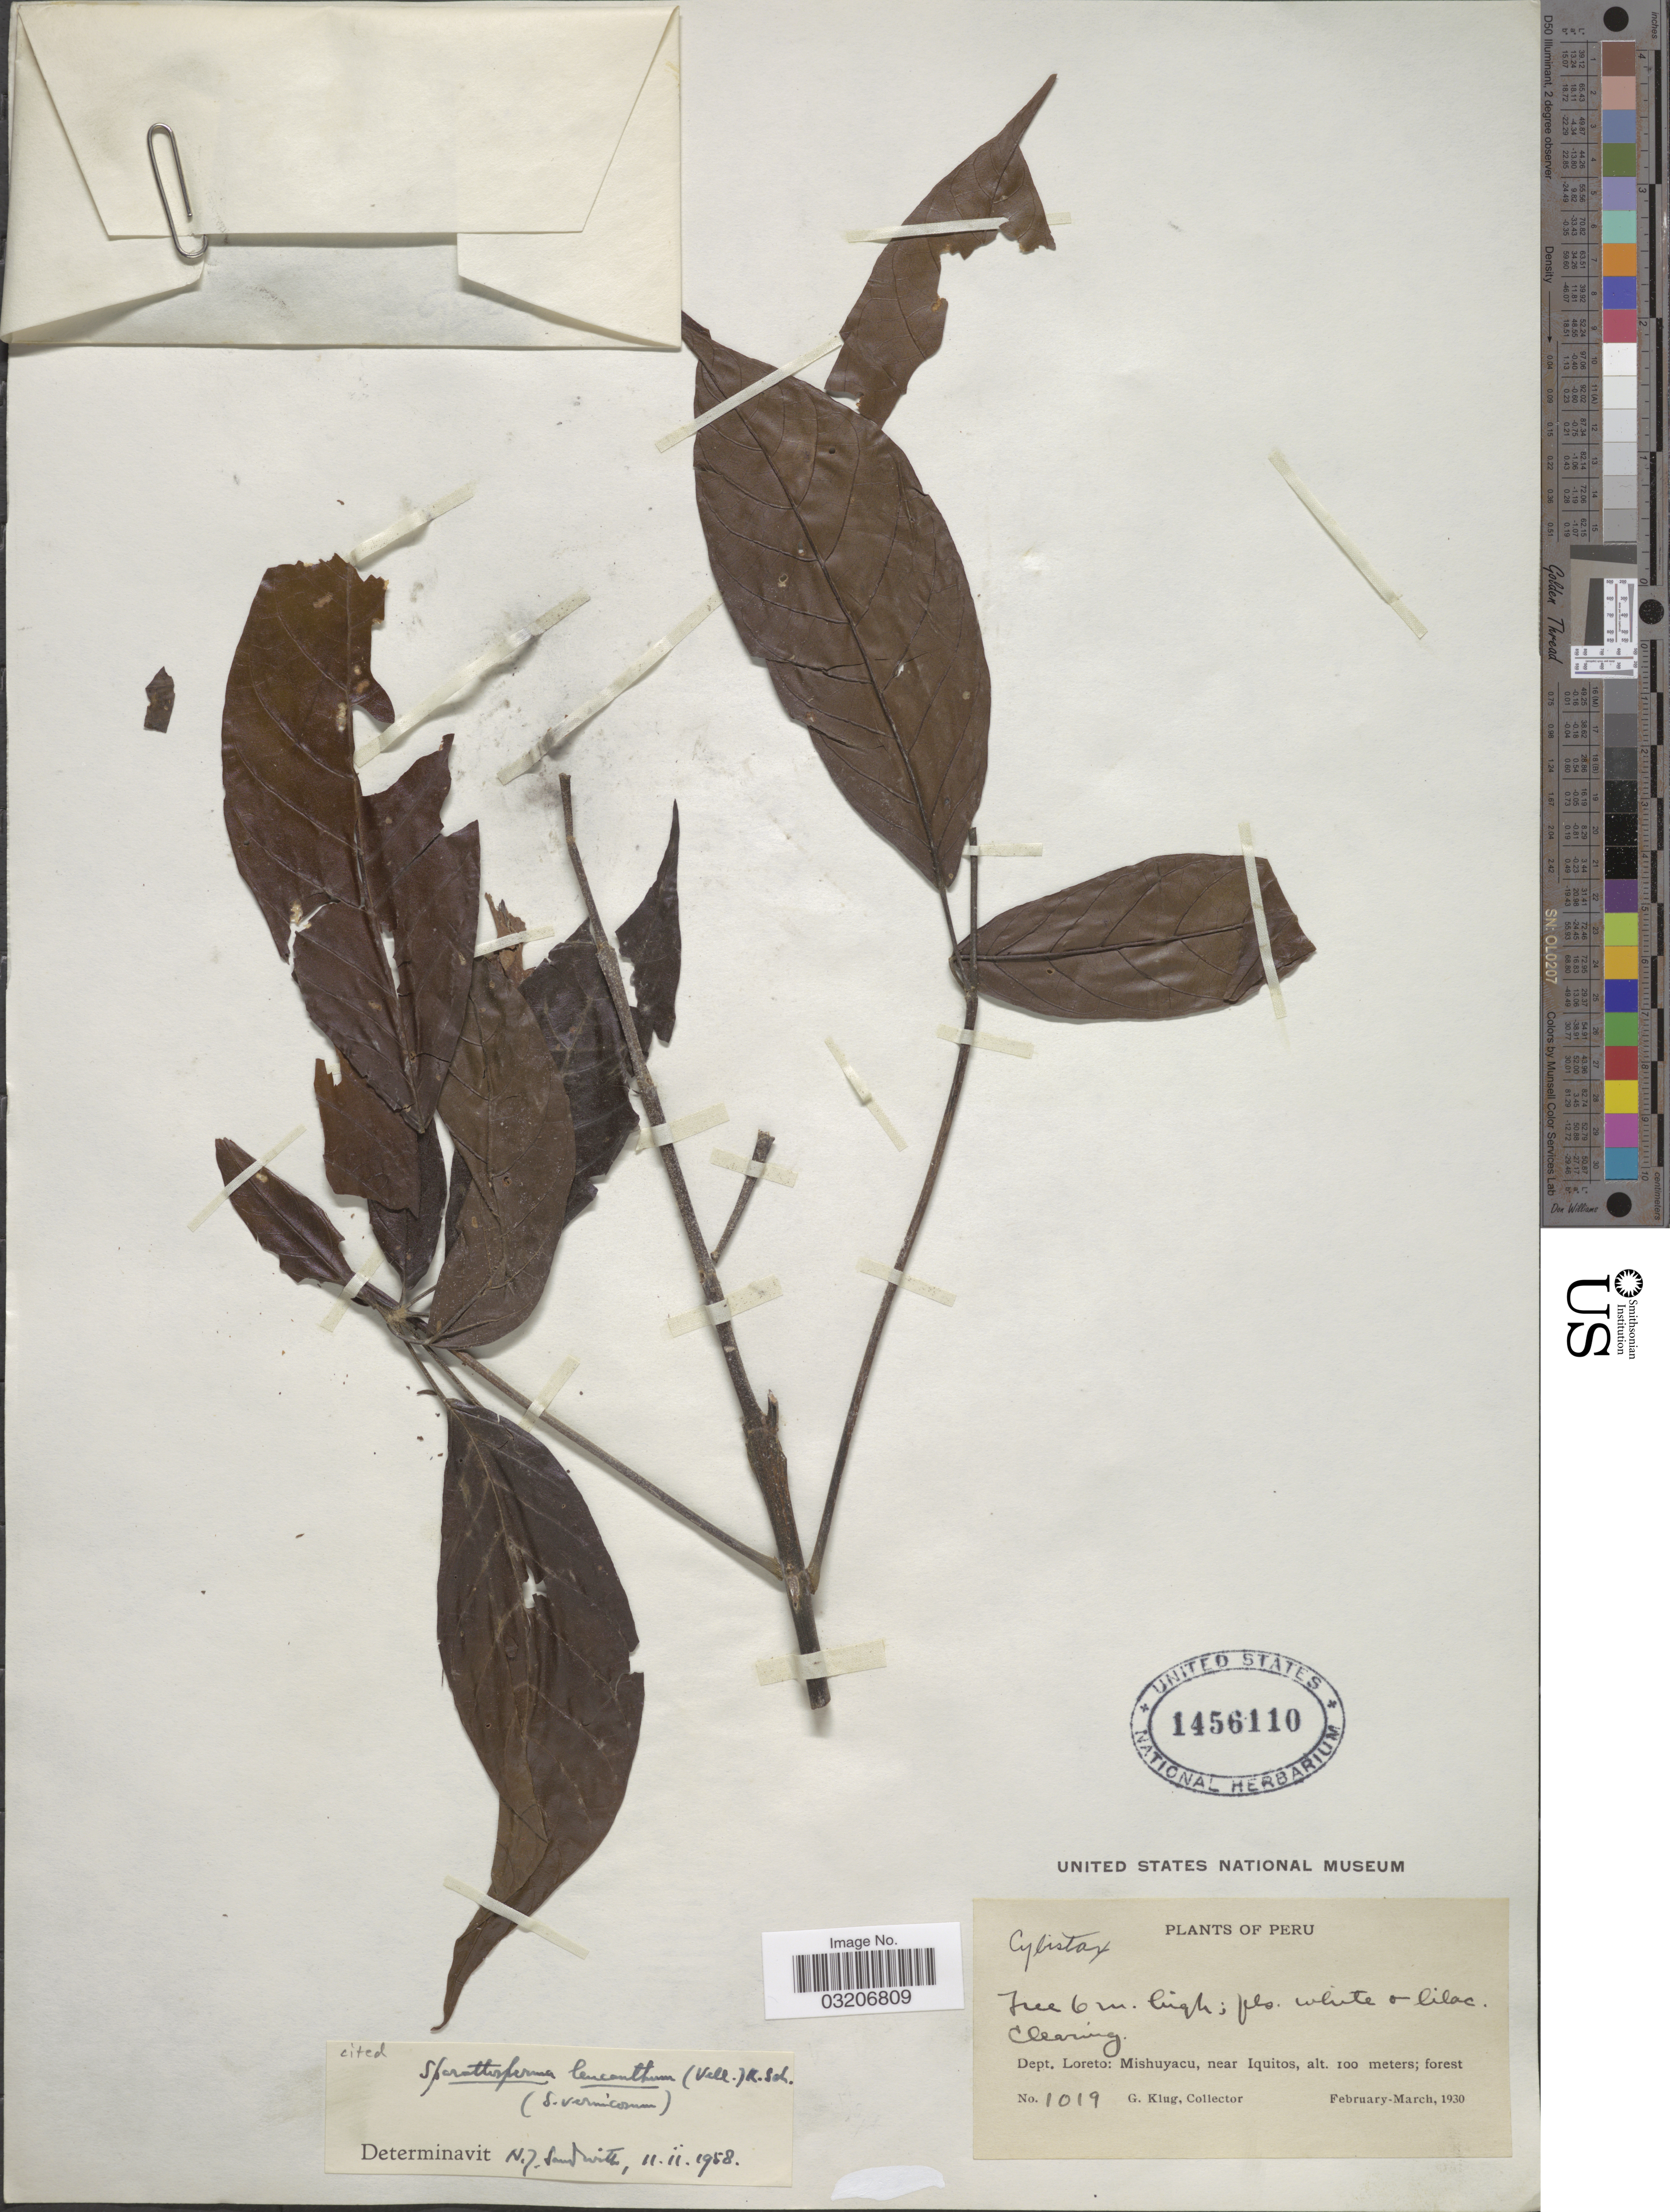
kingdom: Plantae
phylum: Tracheophyta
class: Magnoliopsida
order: Lamiales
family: Bignoniaceae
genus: Sparattosperma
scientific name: Sparattosperma leucanthum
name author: (Vell.) K. Schum.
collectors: G. Klug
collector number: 1019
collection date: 1930-02/1930-03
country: Peru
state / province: Loreto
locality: Dept. Loreto: Mischuyacu, near Iquitos.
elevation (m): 100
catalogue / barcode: US 1456110